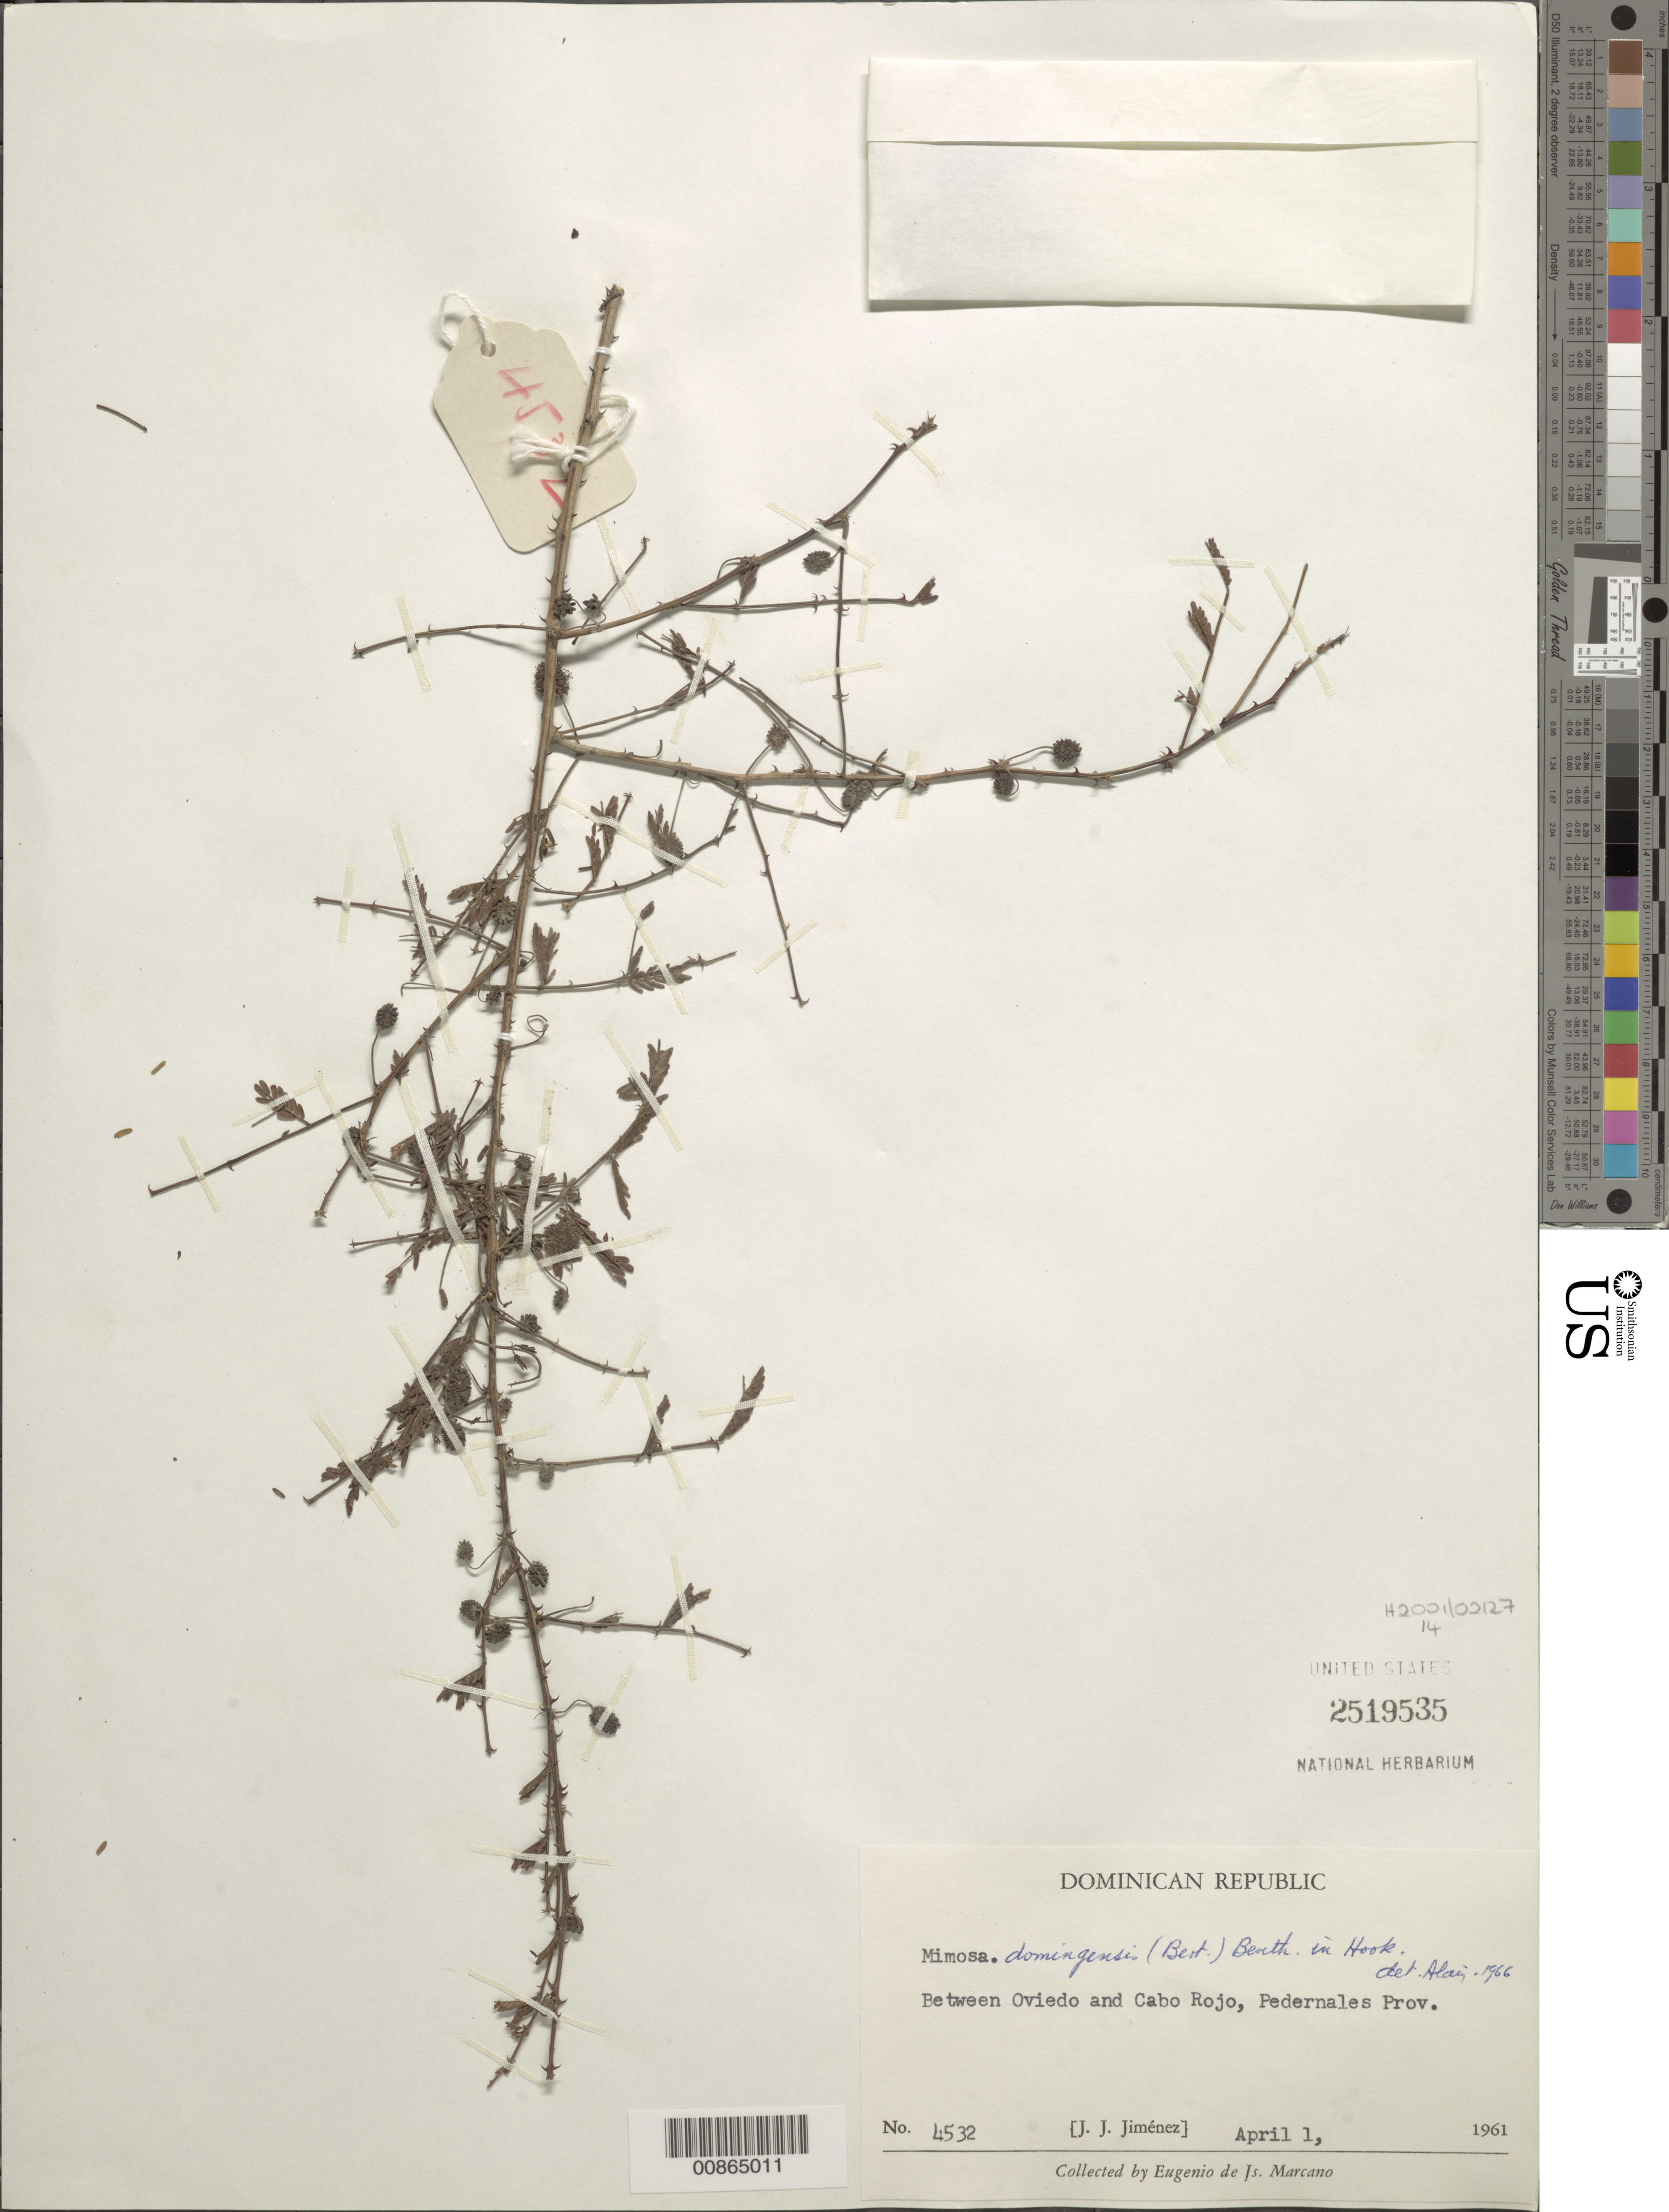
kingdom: Plantae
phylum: Tracheophyta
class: Magnoliopsida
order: Fabales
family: Fabaceae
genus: Mimosa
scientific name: Mimosa domingensis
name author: (DC.) Benth.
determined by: Liogier, Alain H.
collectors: E. J. Marcano F. & J. J. Jiménez Almonte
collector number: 4532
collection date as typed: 01 Apr 1961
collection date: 1961-04-01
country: Dominican Republic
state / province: Pedernales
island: Hispaniola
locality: Between Oviedo and Cabo Rojo.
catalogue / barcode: US 2519535